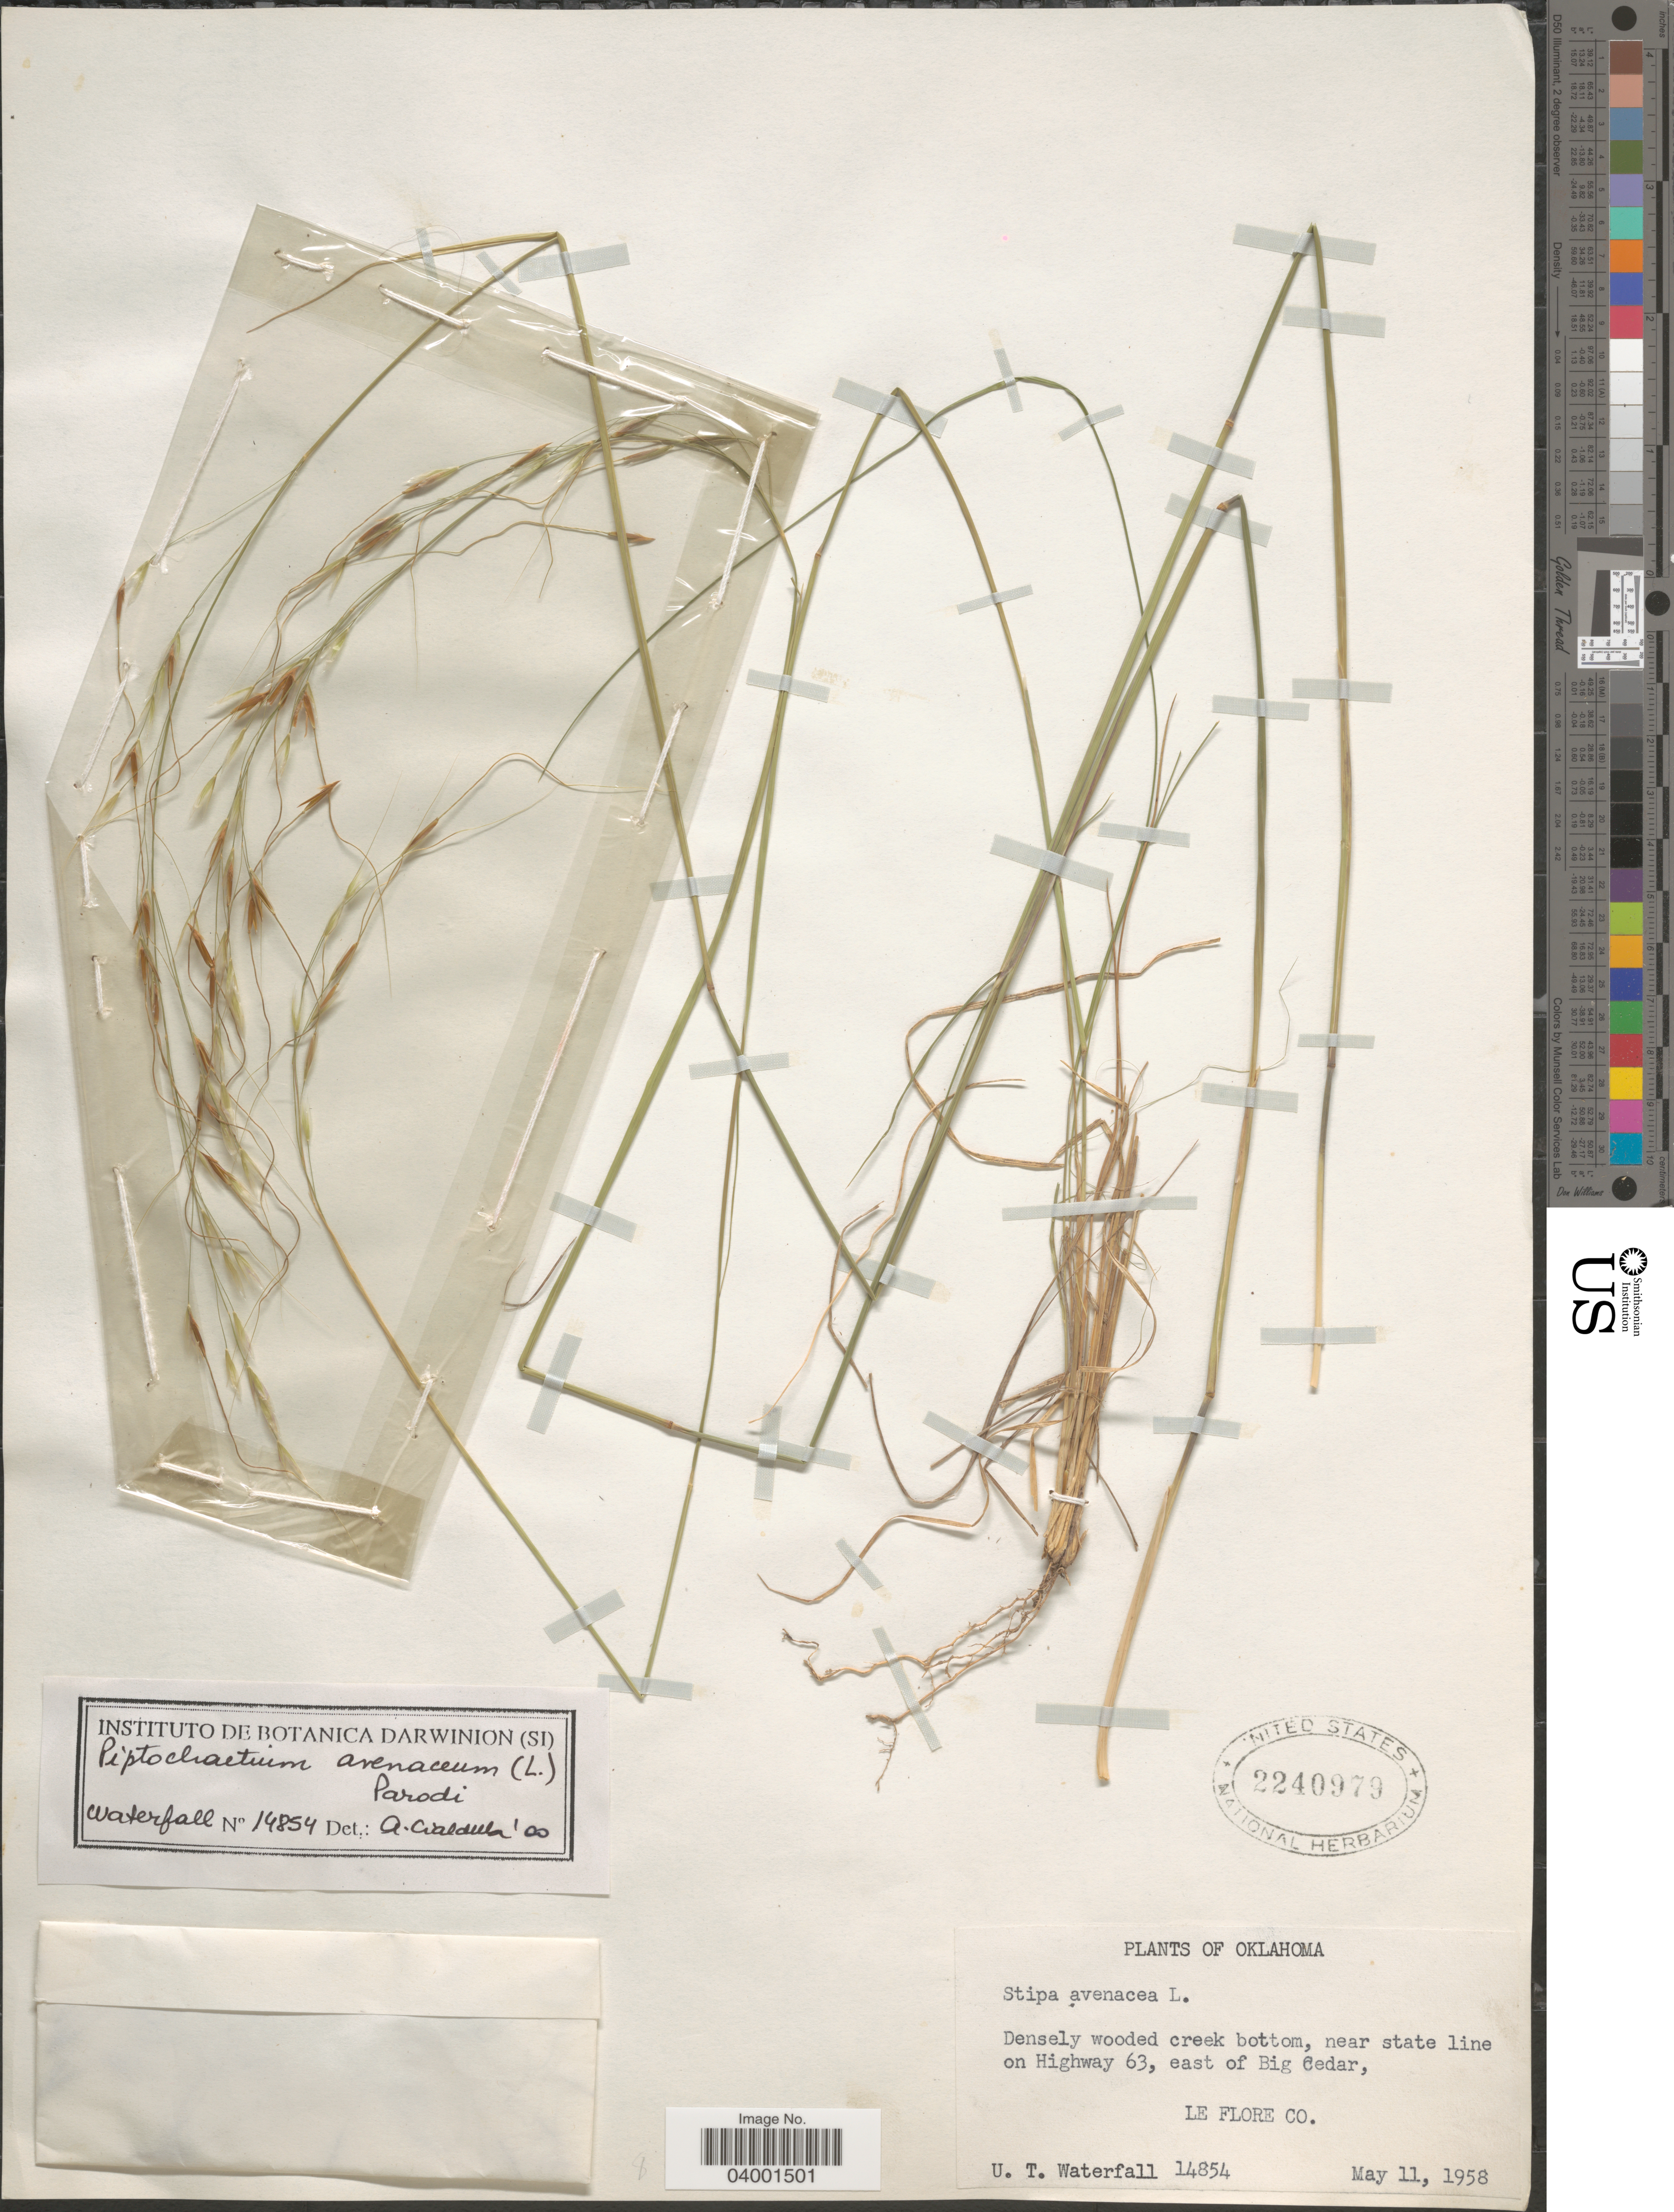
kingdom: Plantae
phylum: Tracheophyta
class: Liliopsida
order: Poales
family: Poaceae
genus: Piptochaetium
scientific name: Piptochaetium avenaceum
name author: (L.) Parodi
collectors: U. T. Waterfall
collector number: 14854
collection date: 1958-05-11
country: United States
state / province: Oklahoma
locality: Densely wooded creek bottom, near state line on Highway 63, east of Big Cedar, Le Flore Co.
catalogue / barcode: US 2240979